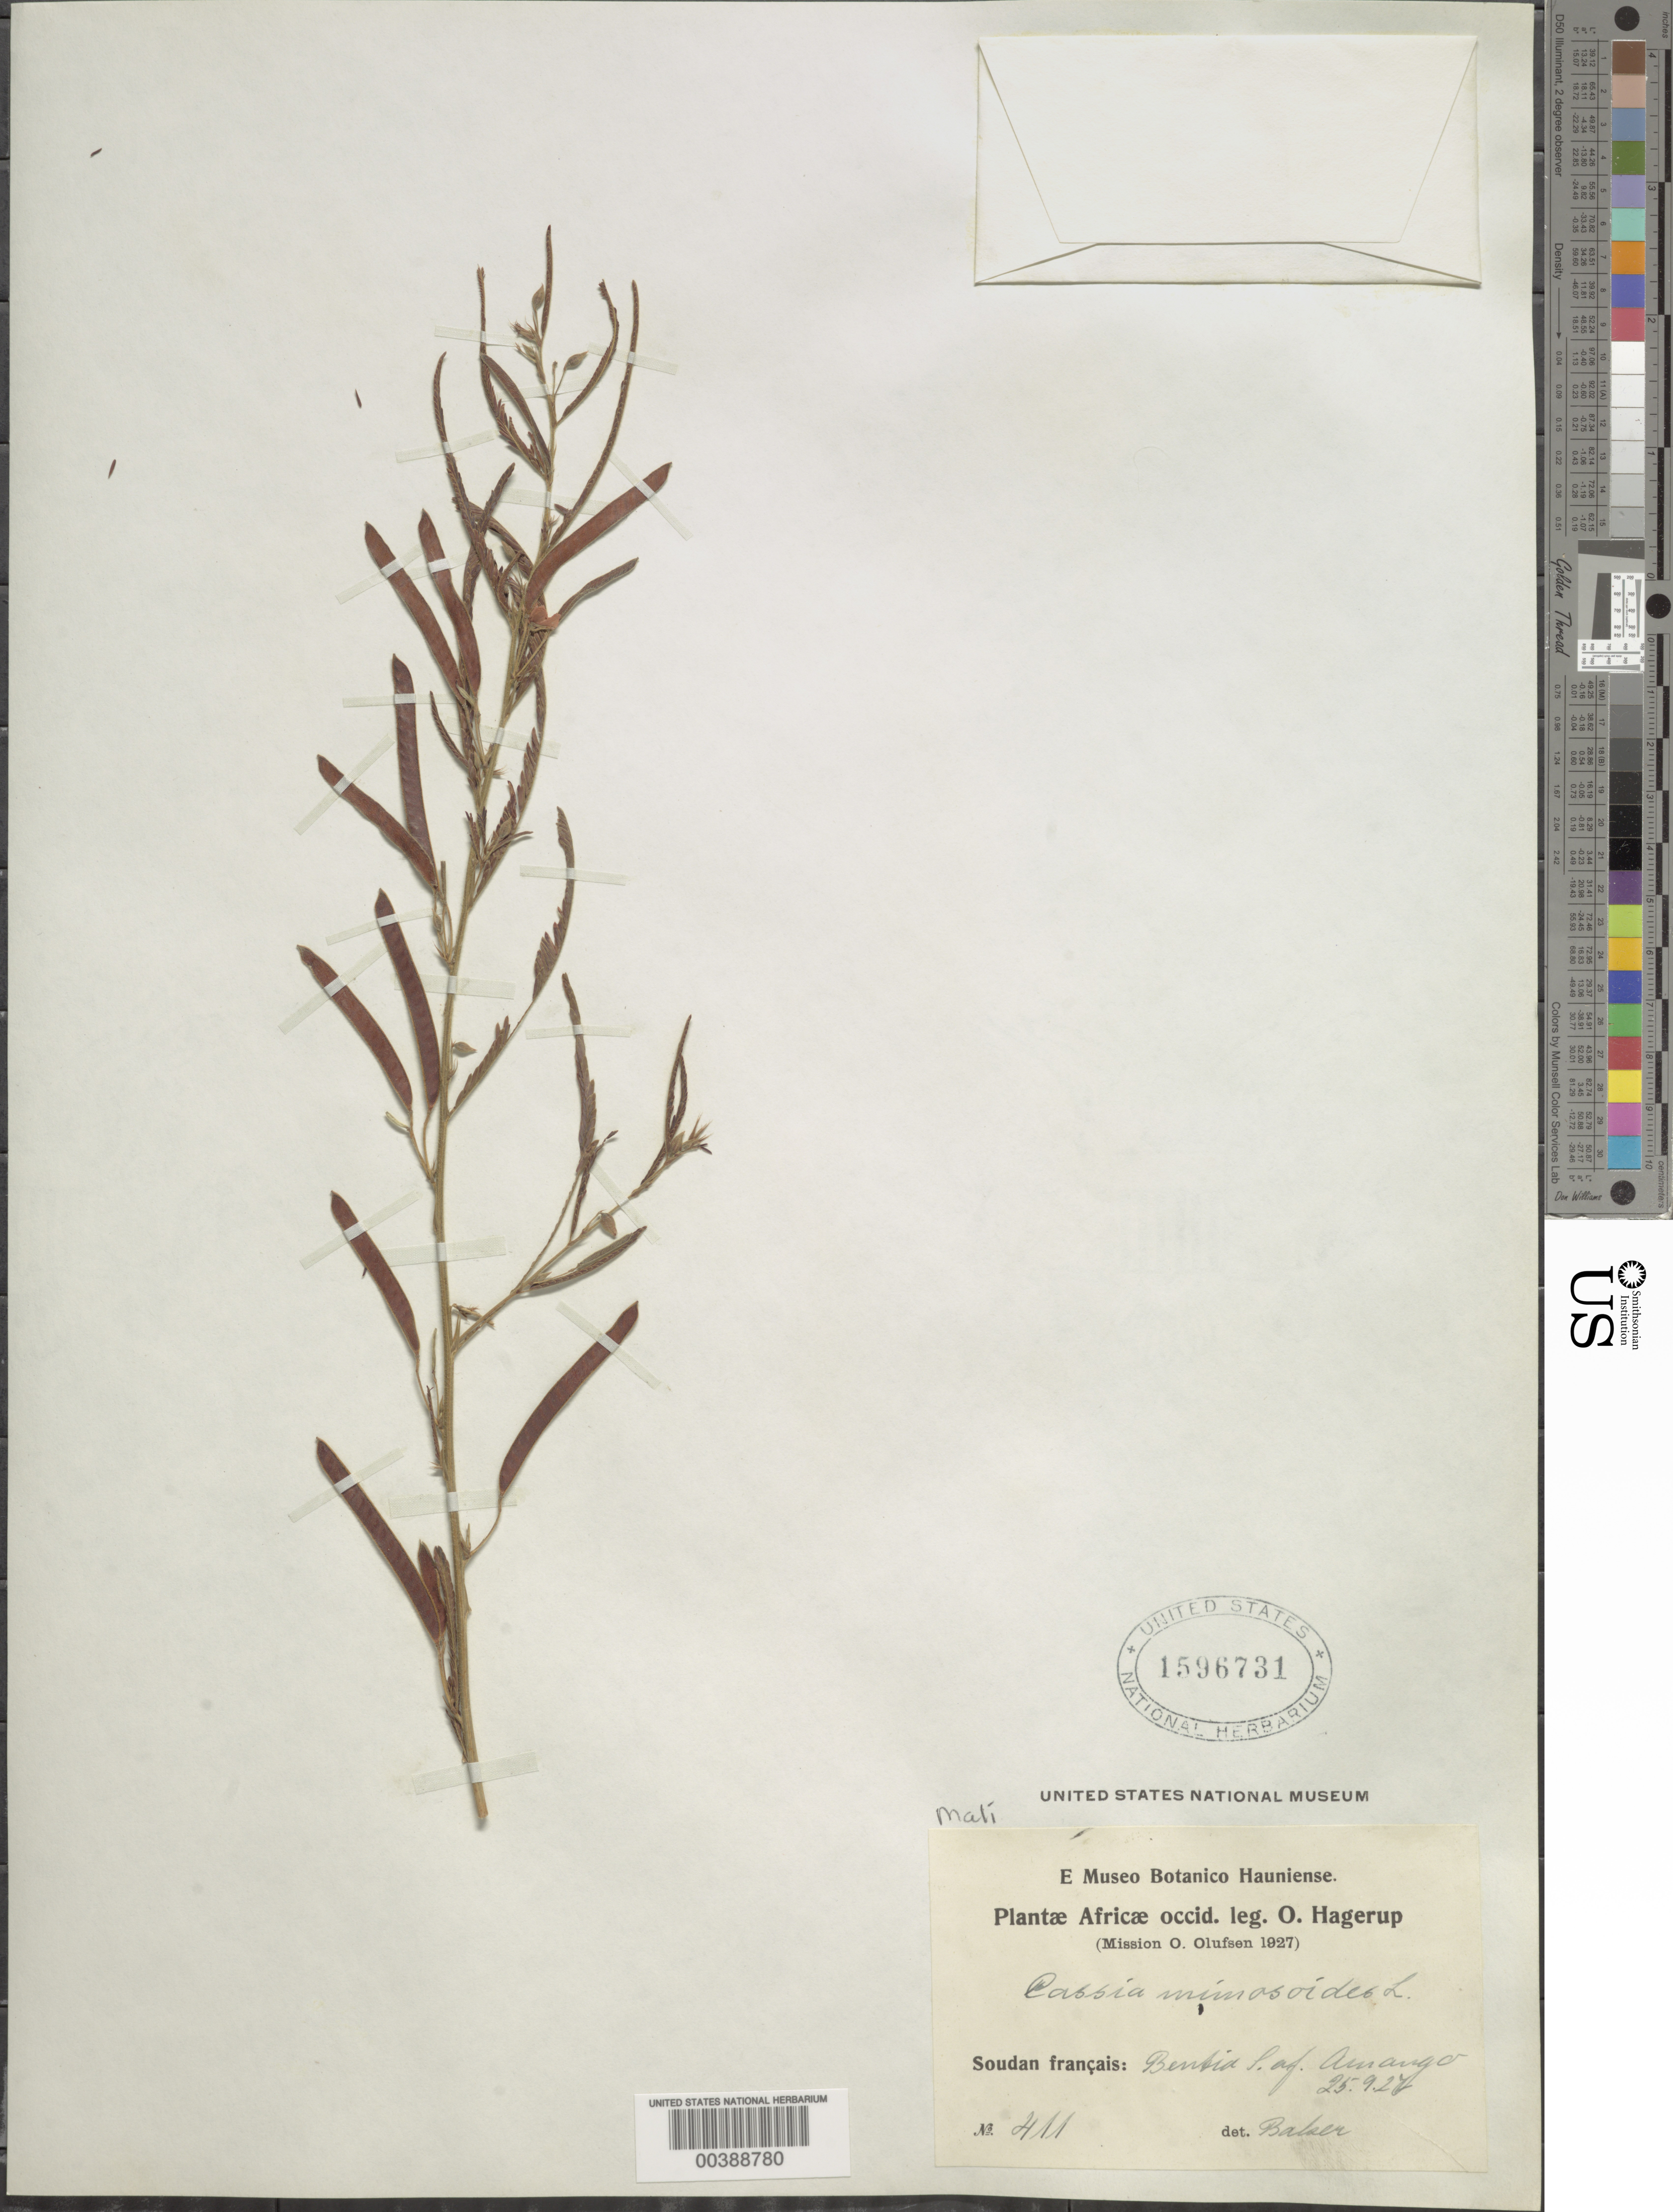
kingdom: Plantae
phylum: Tracheophyta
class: Magnoliopsida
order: Fabales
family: Fabaceae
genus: Chamaecrista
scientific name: Chamaecrista mimosoides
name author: (L.) Greene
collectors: O. Hagerup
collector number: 411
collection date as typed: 25 Sep 1927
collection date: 1927-09-25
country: Mali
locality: Benbia, s of amango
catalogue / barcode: US 1596731